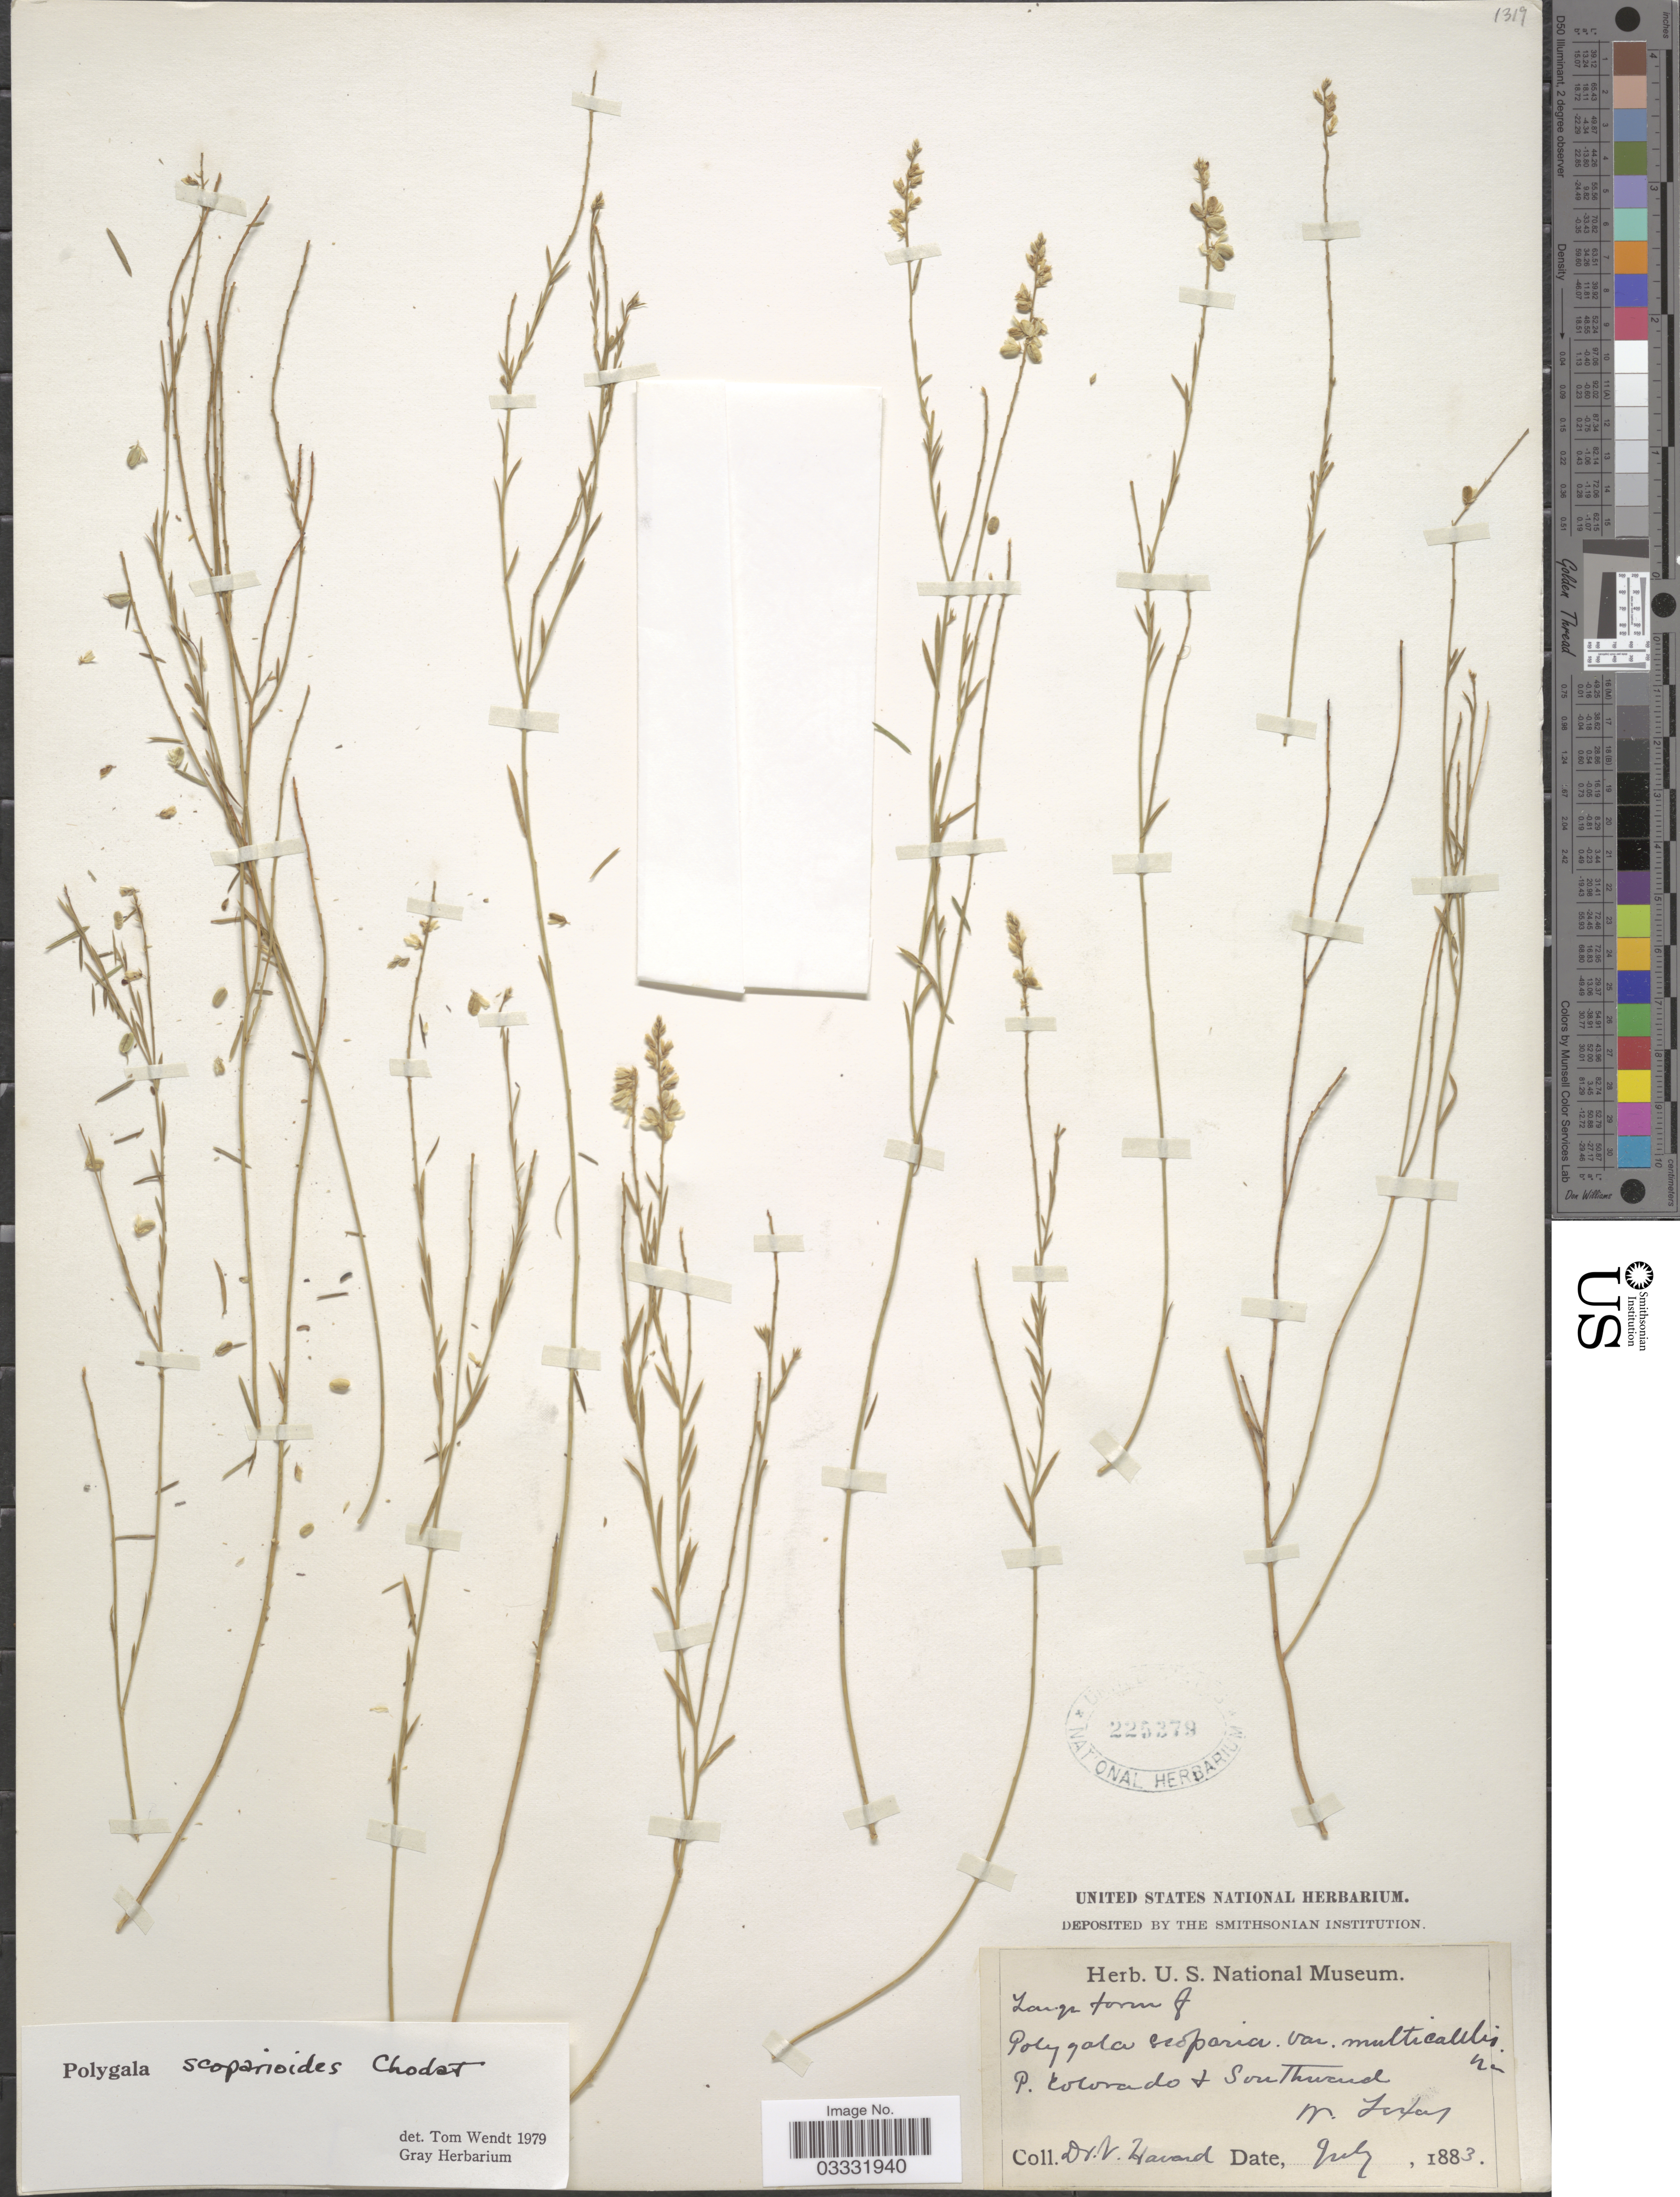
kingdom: Plantae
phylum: Tracheophyta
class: Magnoliopsida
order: Fabales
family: Polygalaceae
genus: Polygala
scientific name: Polygala scoparioides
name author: Chodat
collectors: V. Havard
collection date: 1883-07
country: United States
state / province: Texas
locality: P. Colorado & Southward W. Texas.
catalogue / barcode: US 225379